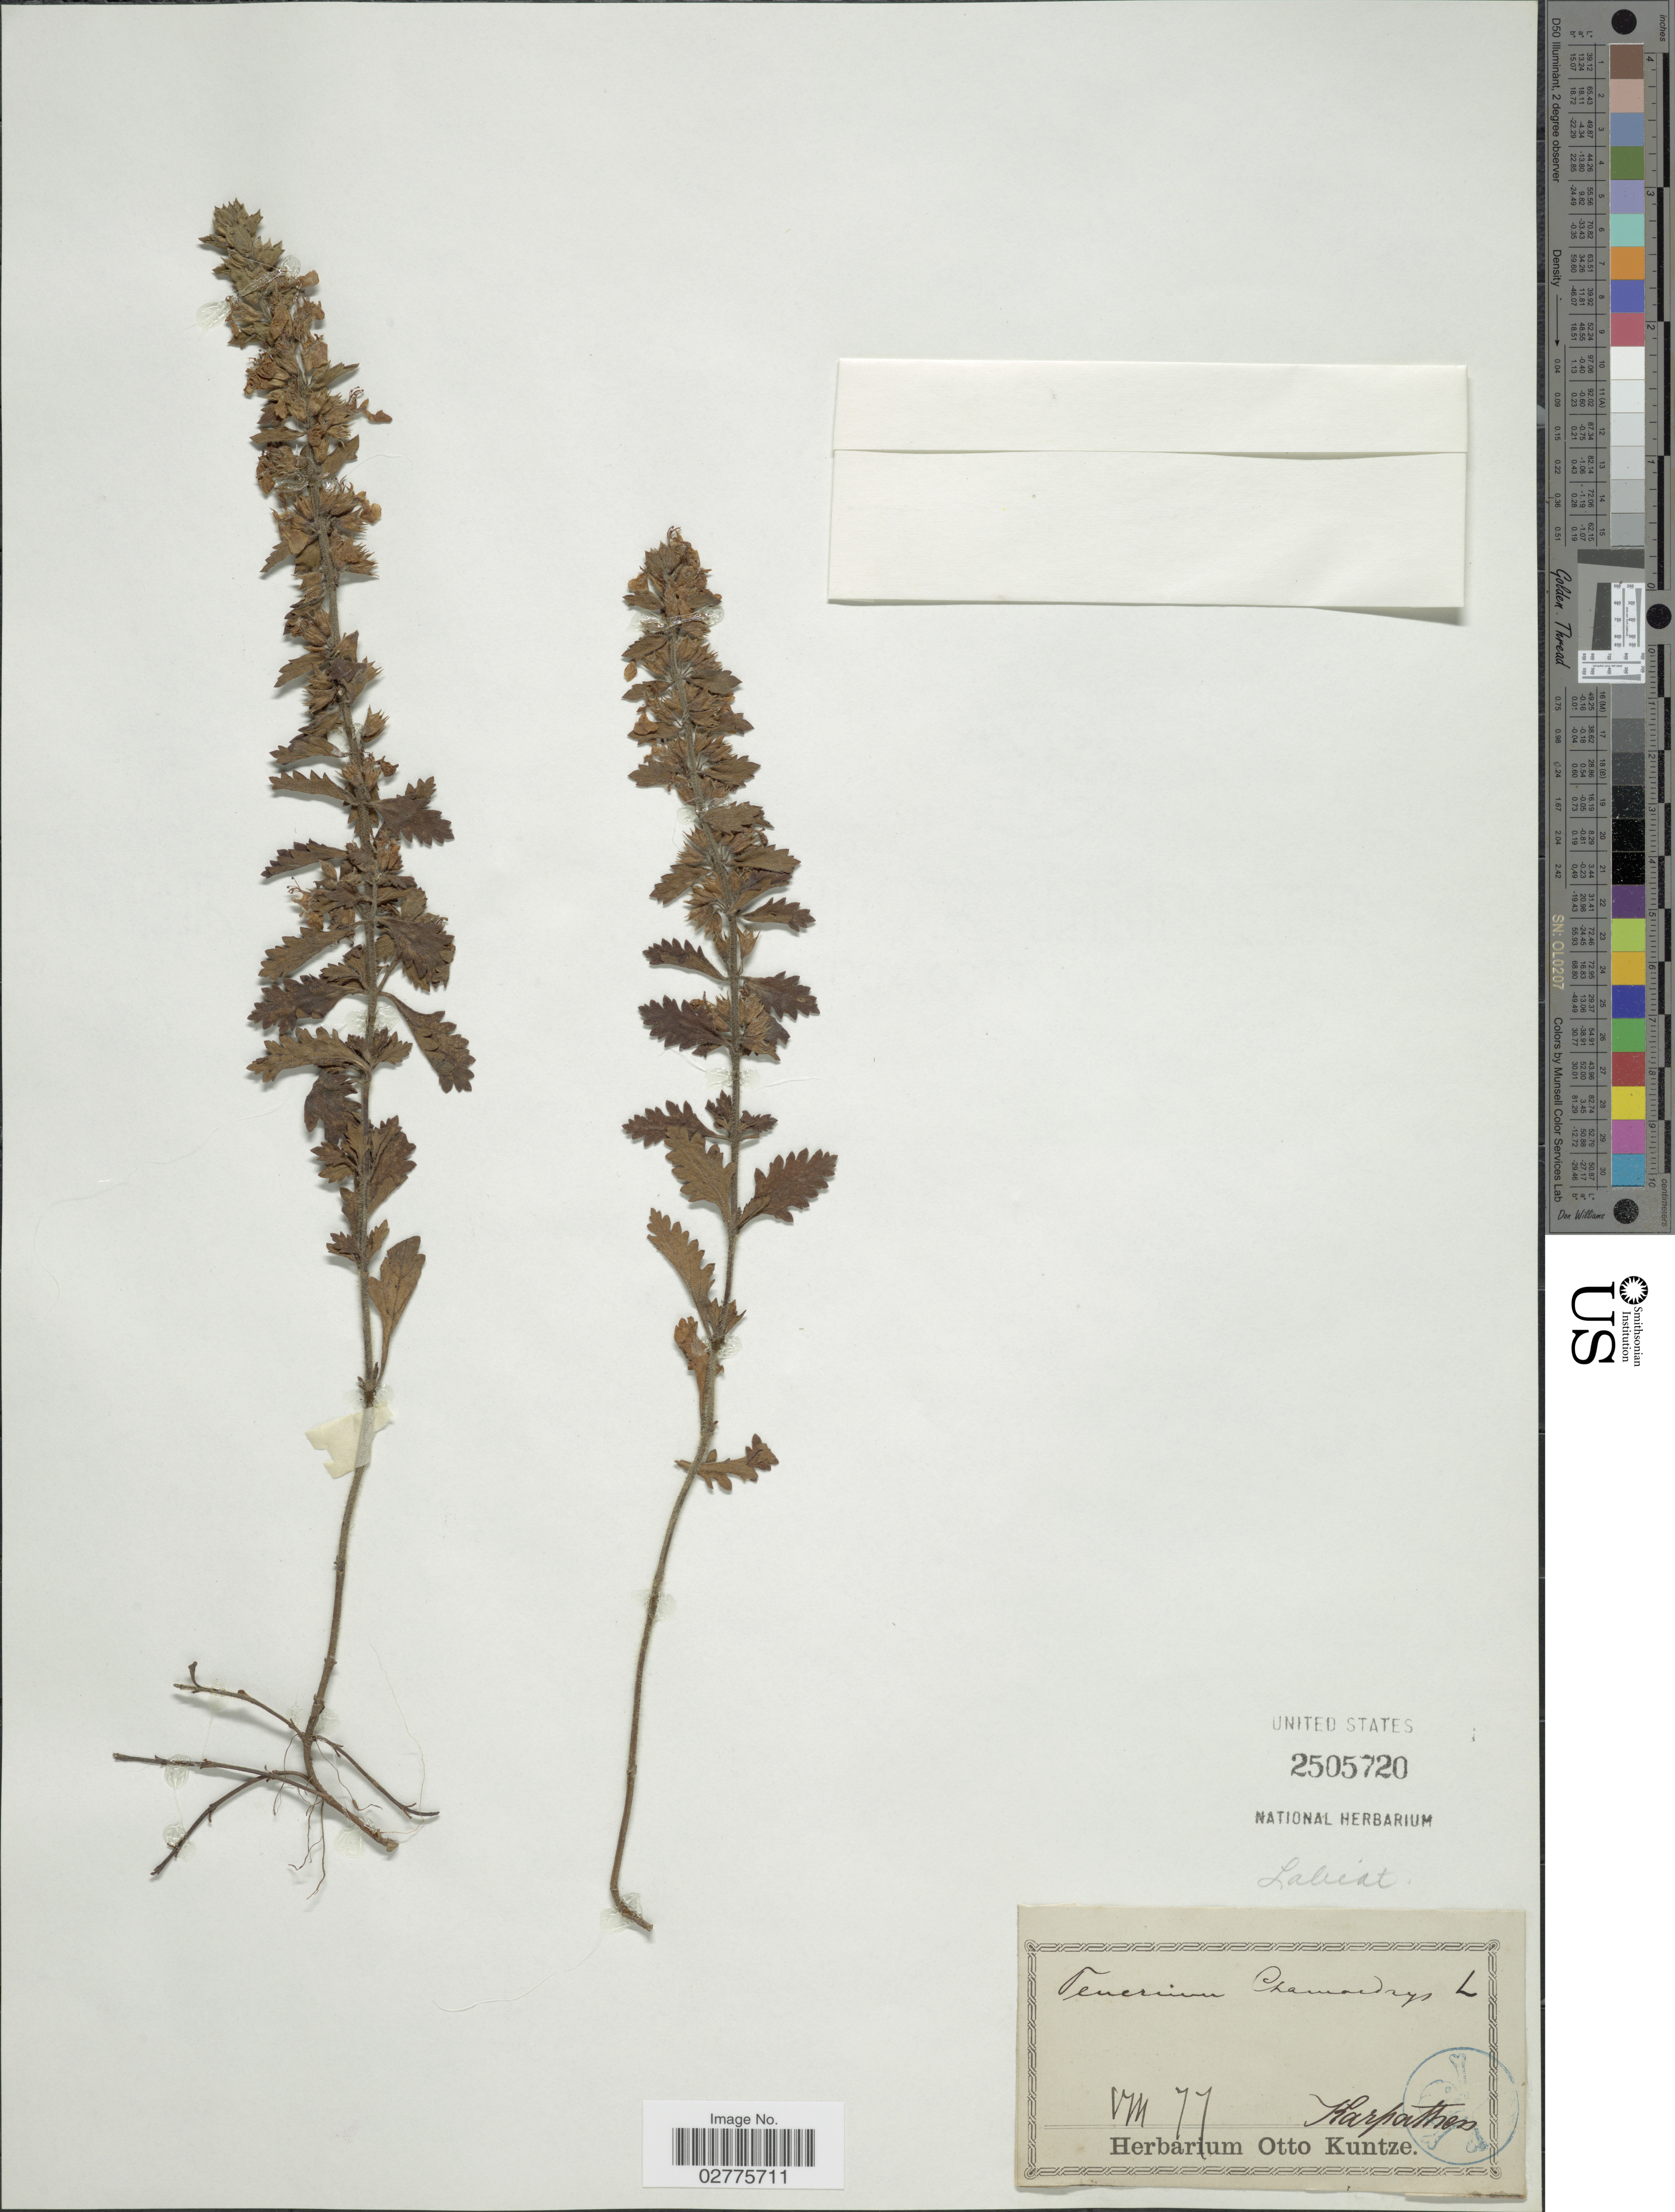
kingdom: Plantae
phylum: Tracheophyta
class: Magnoliopsida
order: Lamiales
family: Lamiaceae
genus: Teucrium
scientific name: Teucrium chamaedrys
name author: L.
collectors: ex herb. Otto Kuntze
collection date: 1877-08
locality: Karpathen [Karpathos?]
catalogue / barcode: US 2505720